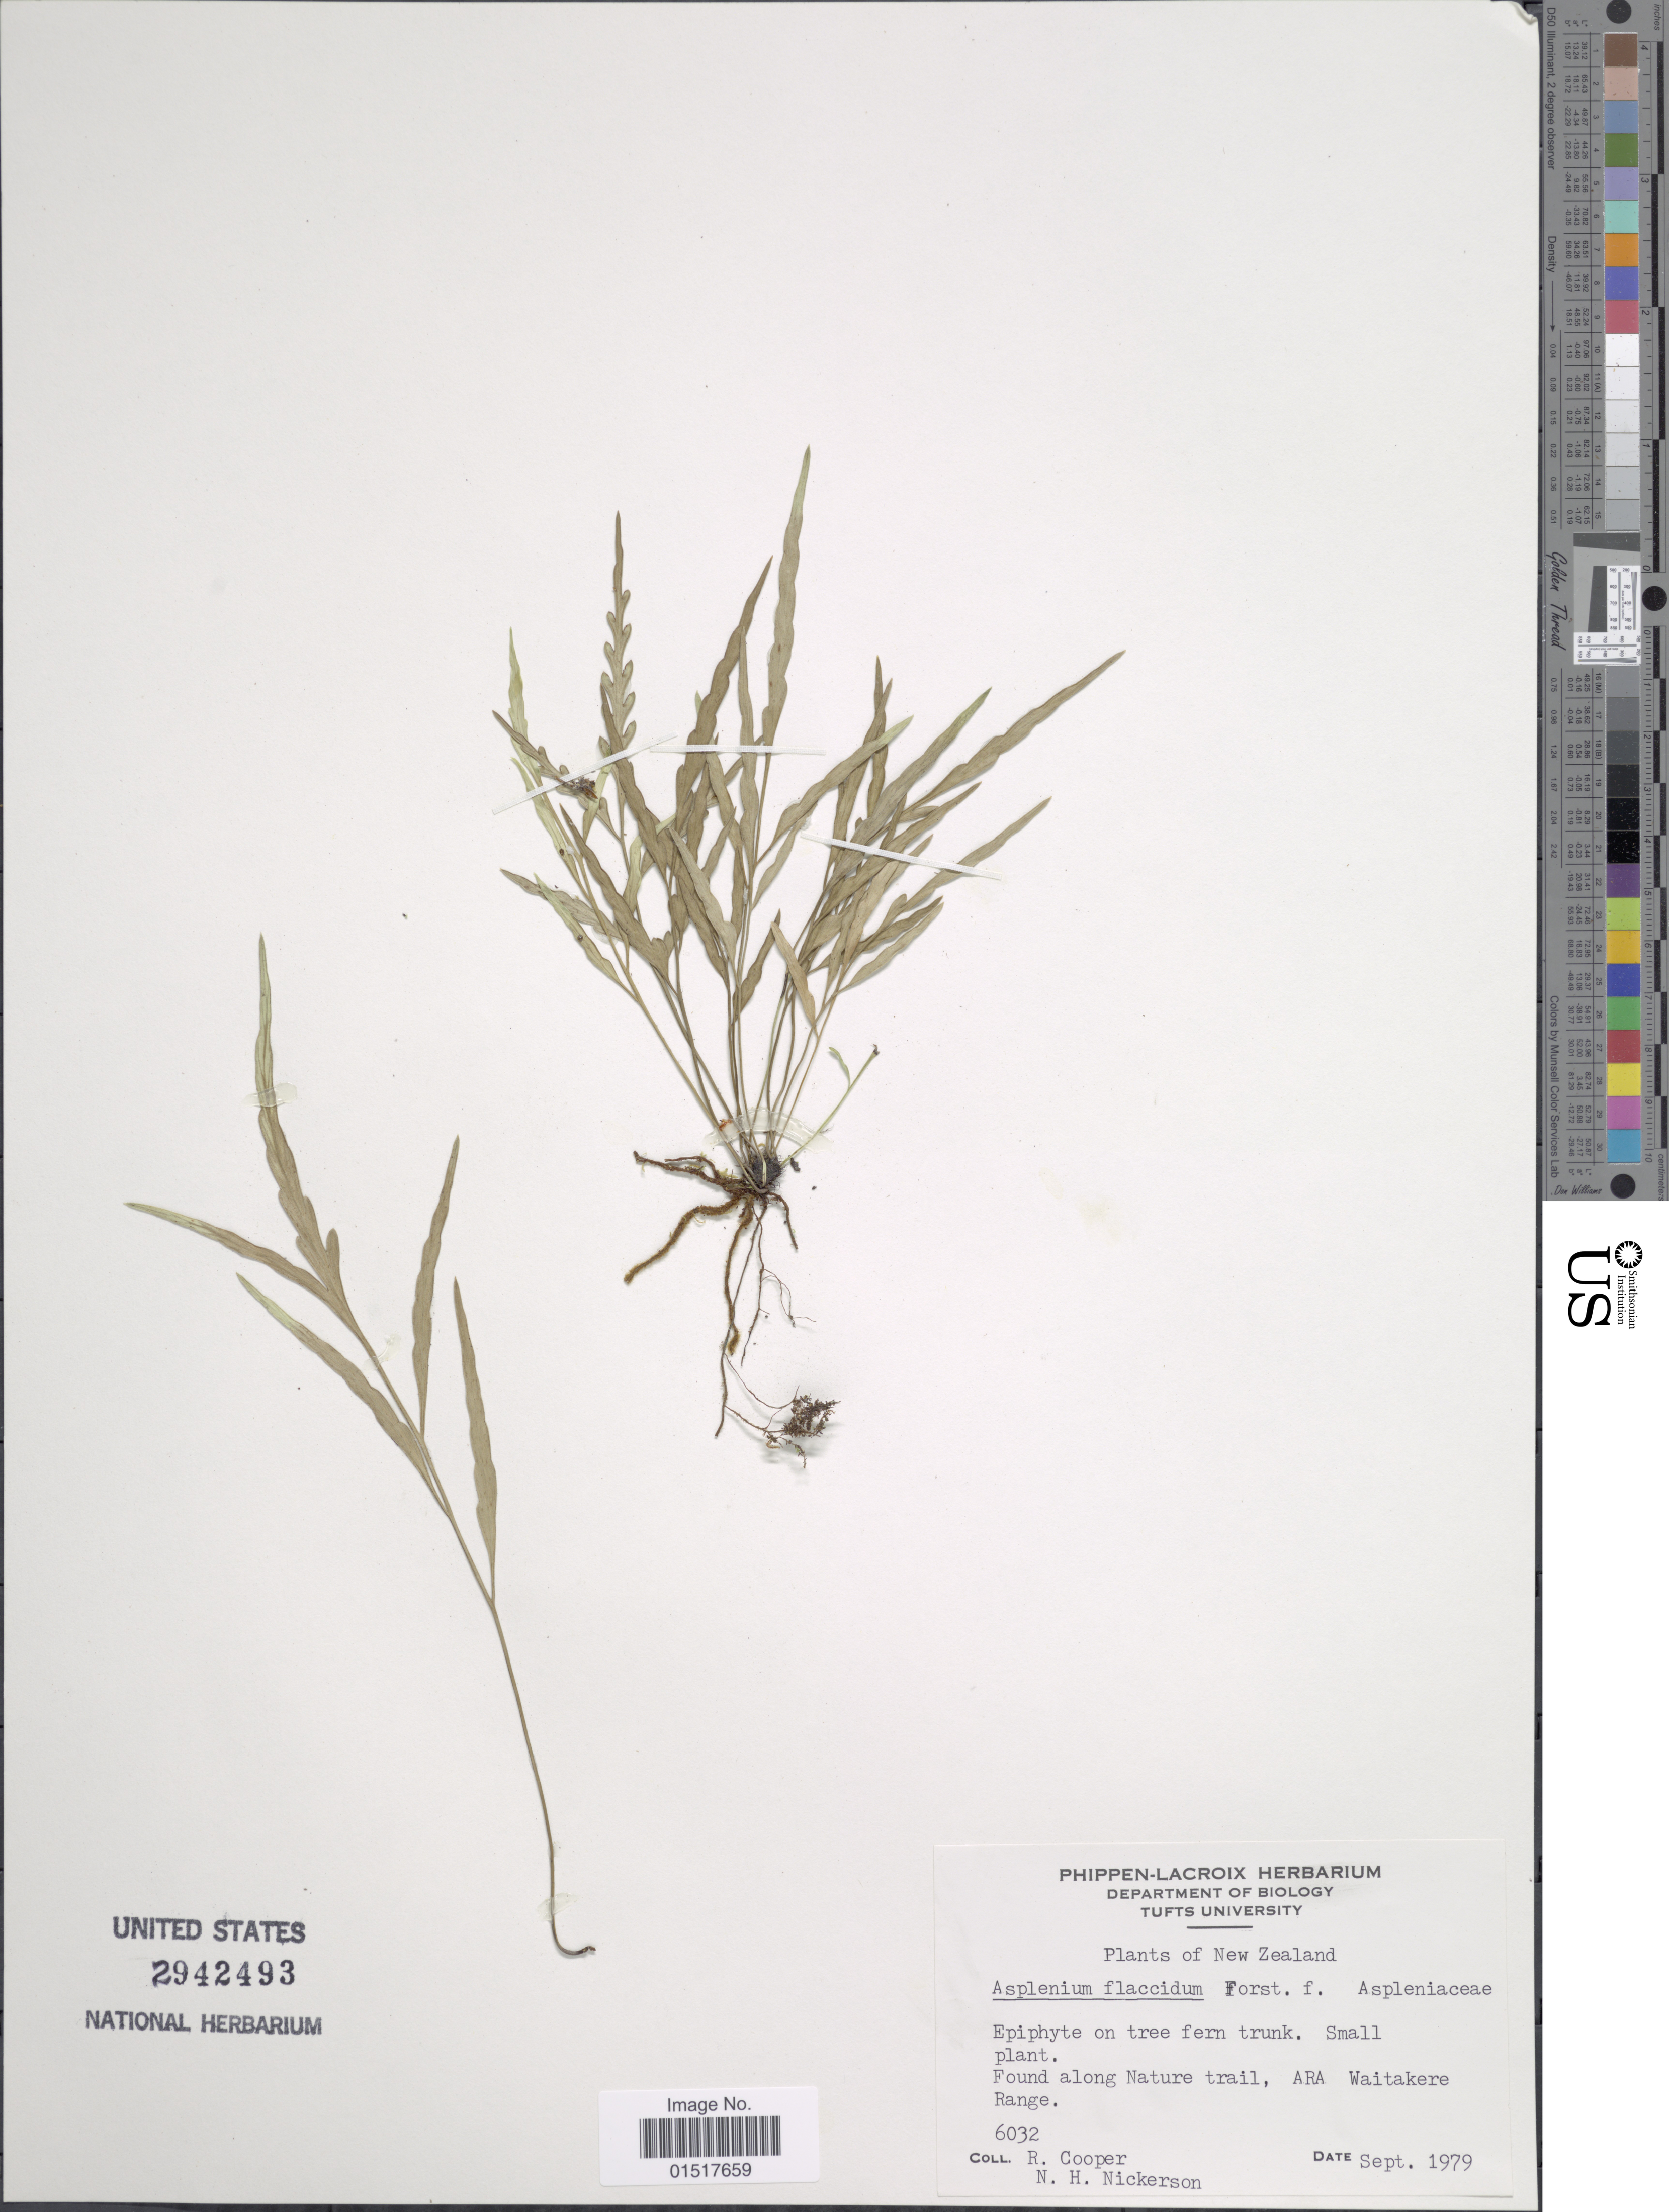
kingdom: Plantae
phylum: Tracheophyta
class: Polypodiopsida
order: Polypodiales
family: Aspleniaceae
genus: Asplenium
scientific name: Asplenium flaccidum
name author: Bonap.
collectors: R. Copper & N. Nickerson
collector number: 6032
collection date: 1979-09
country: New Zealand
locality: Found along Nature trail, ARA Waitakere Range.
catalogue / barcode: US 2942493